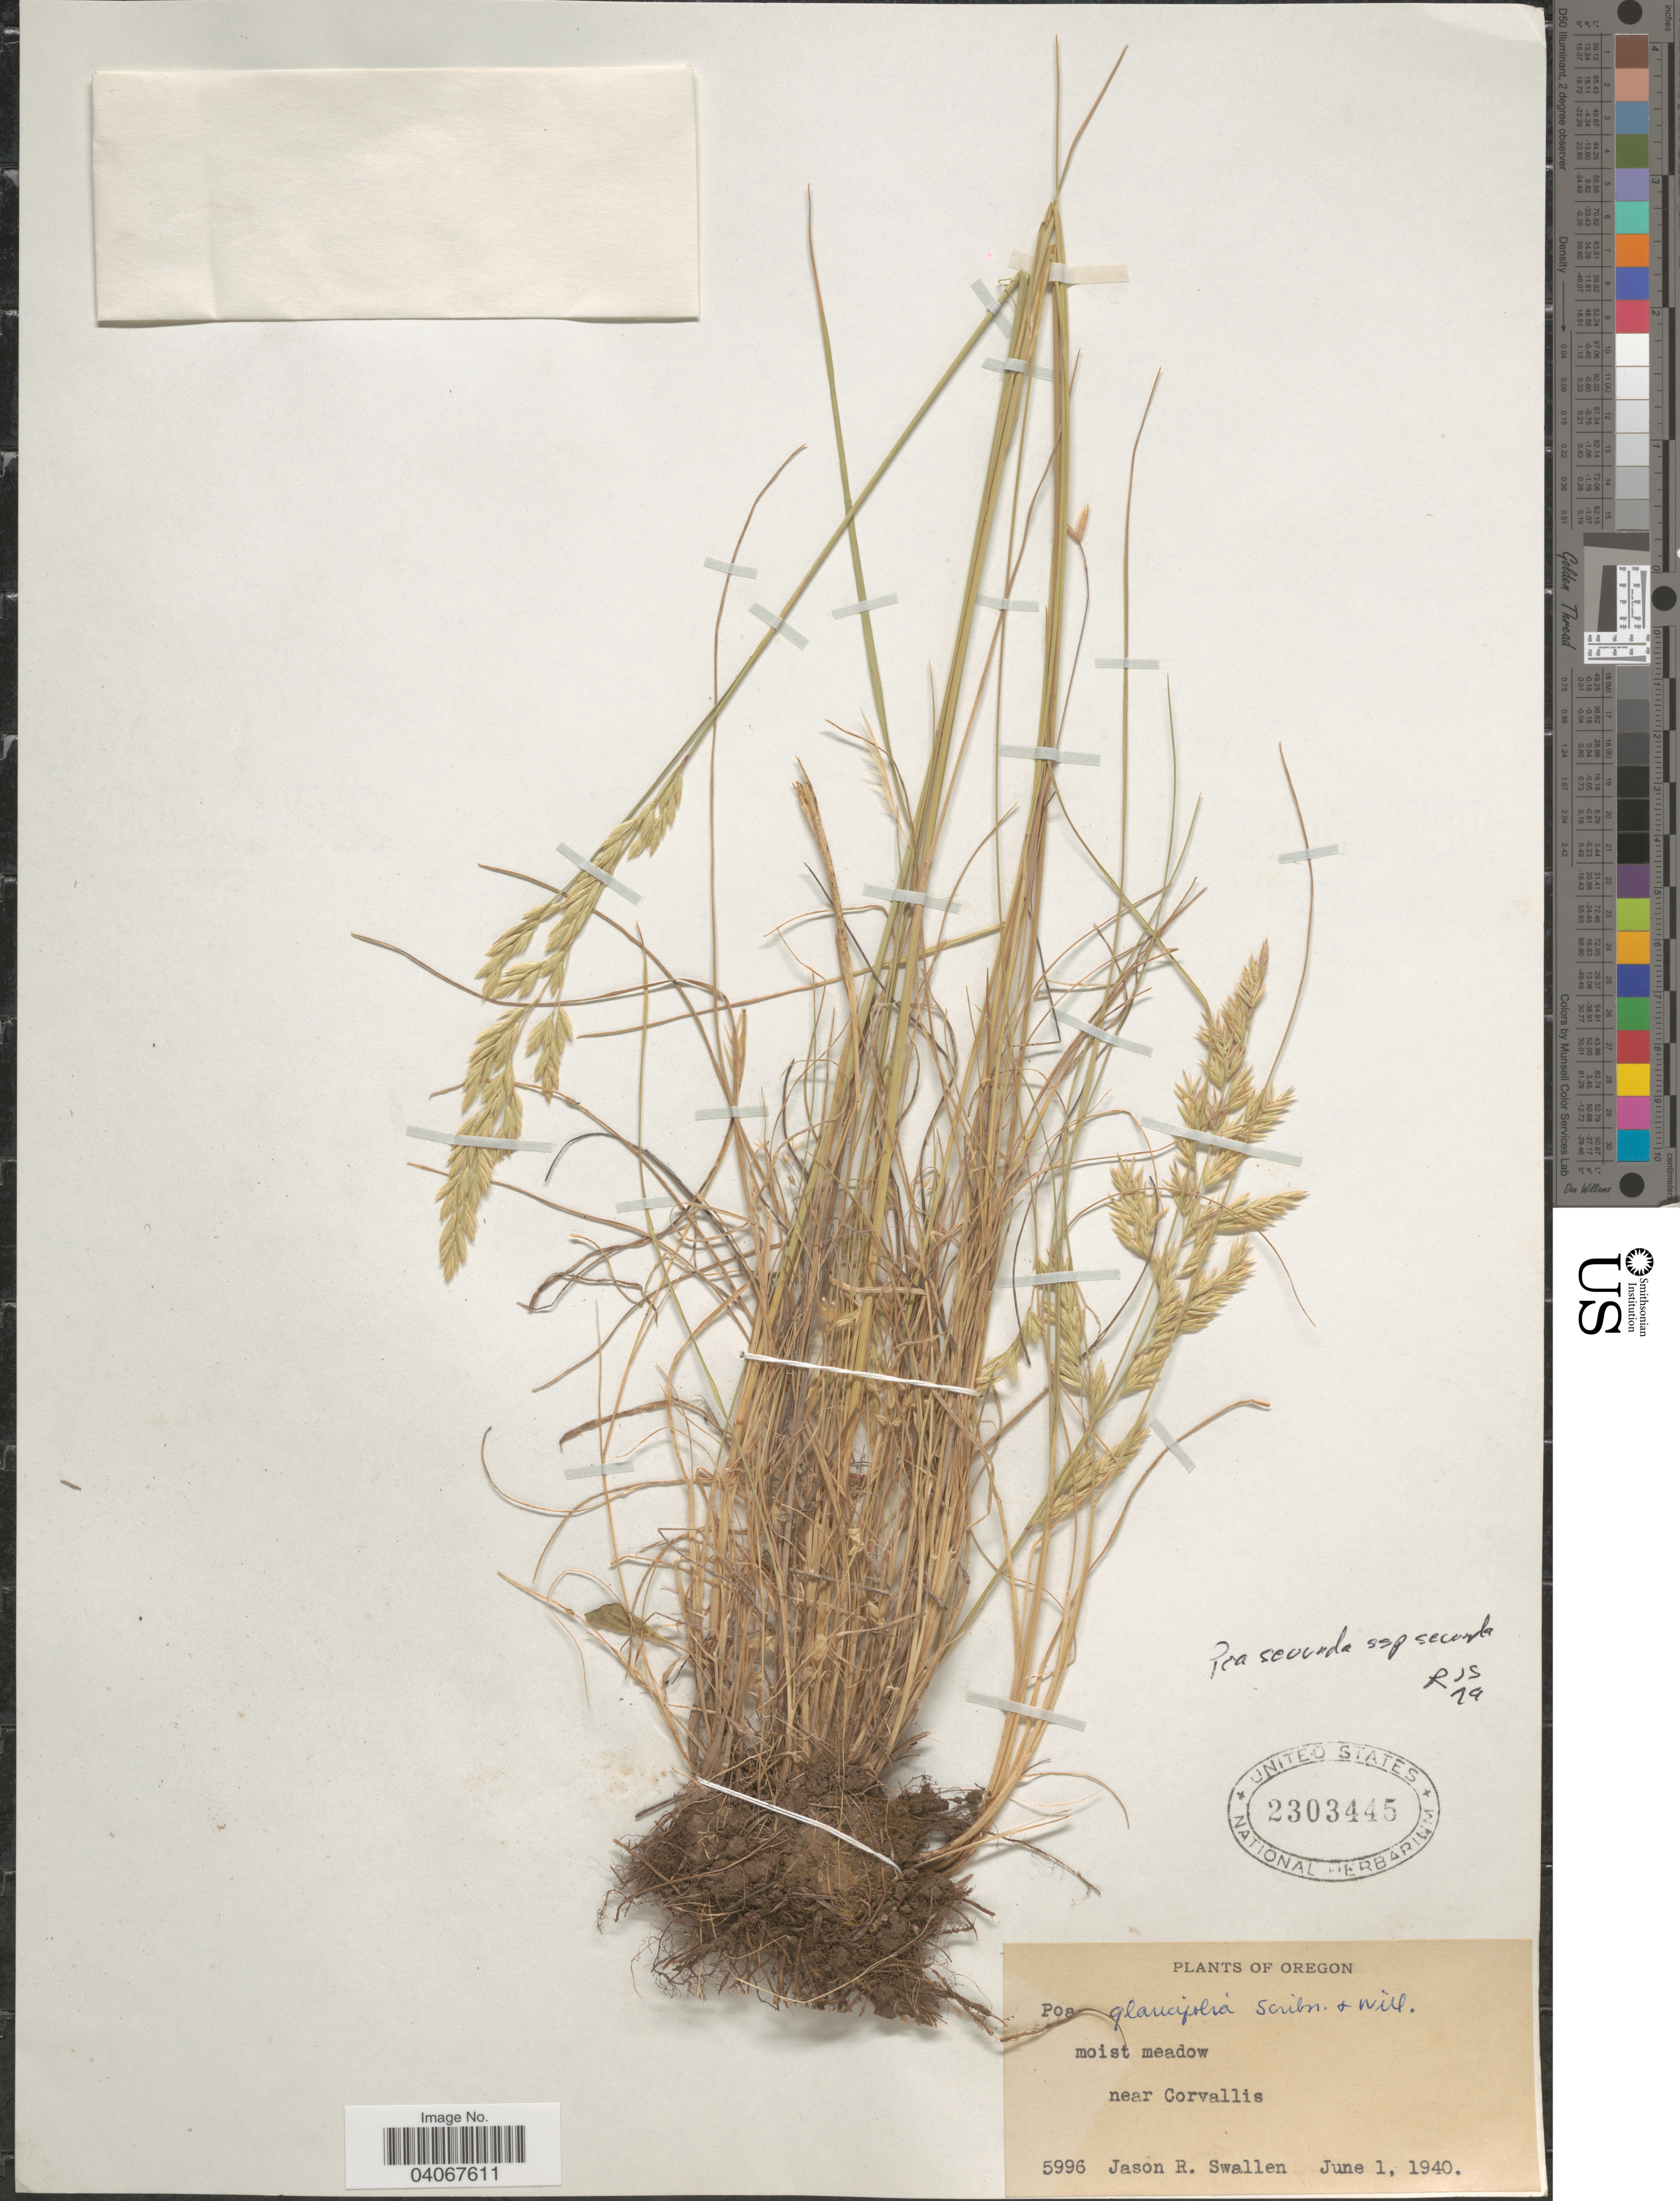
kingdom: Plantae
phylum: Tracheophyta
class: Liliopsida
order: Poales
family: Poaceae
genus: Poa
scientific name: Poa secunda subsp. secunda var. secunda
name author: J. Presl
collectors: J. R. Swallen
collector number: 5996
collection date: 1940-06-01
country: United States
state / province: Oregon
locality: Moist meadow near Corvallis.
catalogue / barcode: US 2303445